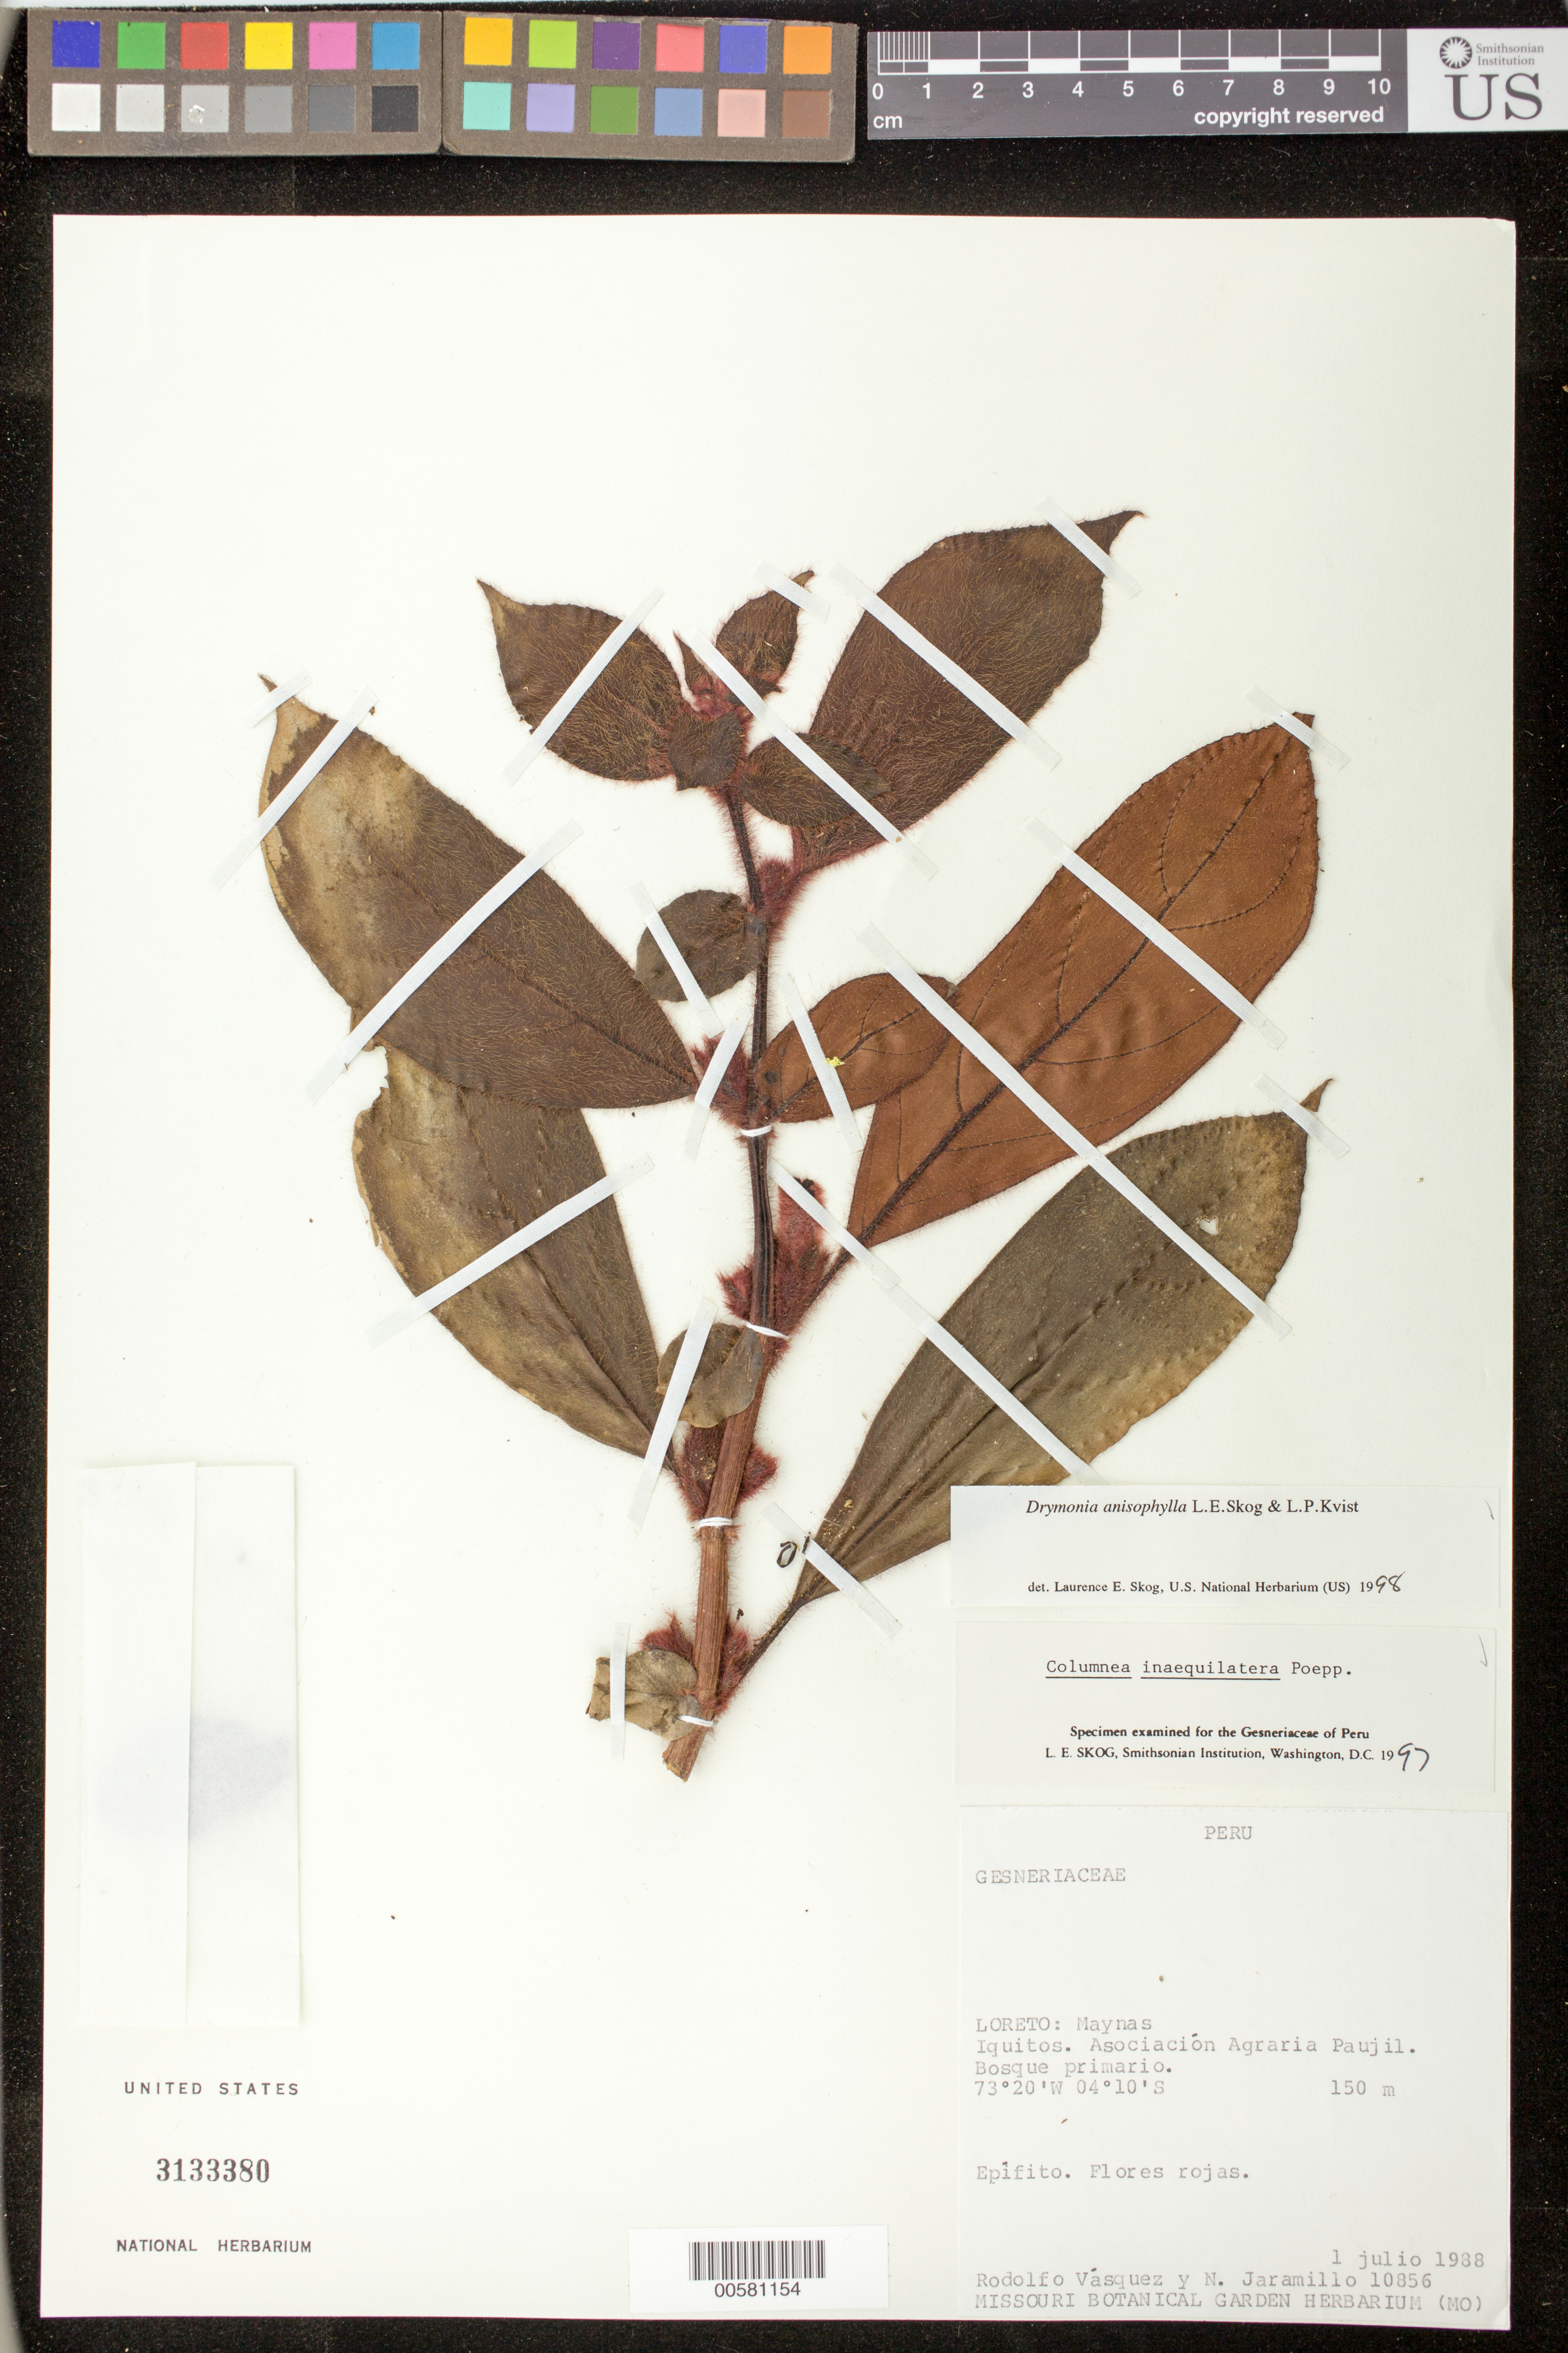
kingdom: Plantae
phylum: Tracheophyta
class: Magnoliopsida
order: Lamiales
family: Gesneriaceae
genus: Drymonia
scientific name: Drymonia anisophylla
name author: L.E. Skog & L.P. Kvist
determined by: Skog, Laurence E.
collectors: R. Vásquez & N. Jaramillo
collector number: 10856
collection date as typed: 01 Jul 1988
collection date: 1988-07-01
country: Peru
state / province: Loreto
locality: Maynas; Iquitos, Asociación Agraria Paujil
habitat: Bosque primario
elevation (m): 150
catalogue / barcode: US 3133380